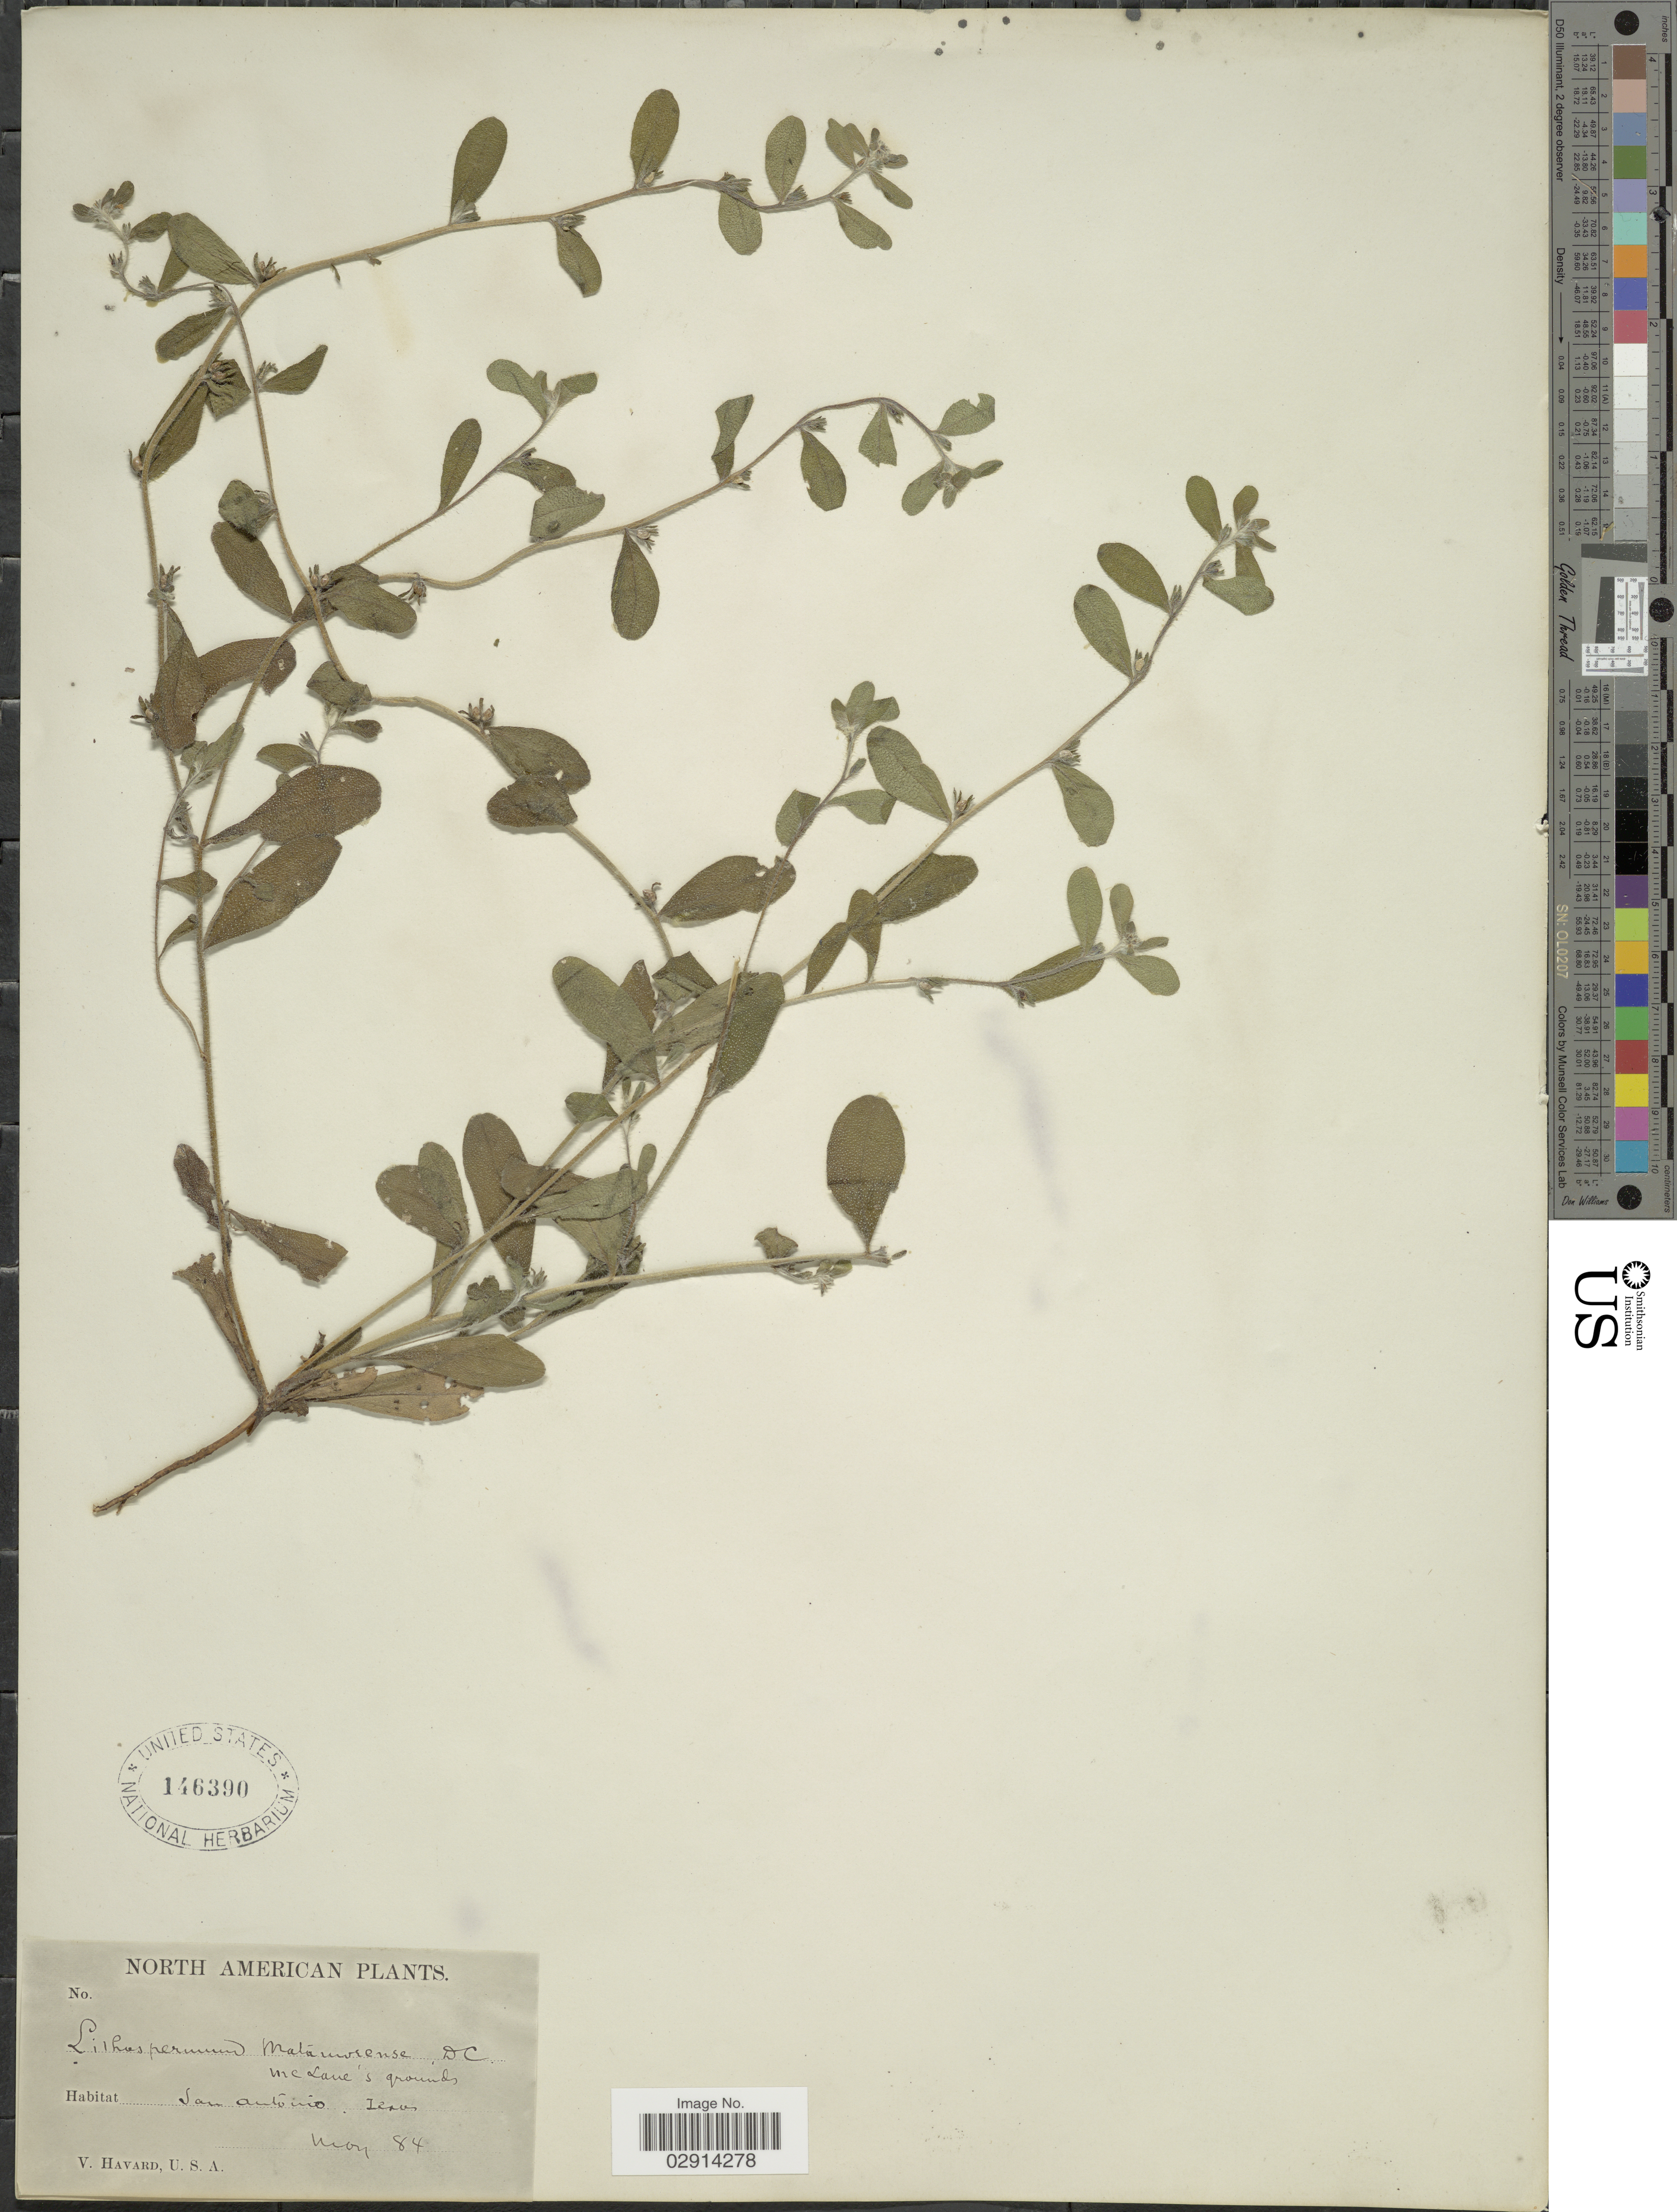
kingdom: Plantae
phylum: Tracheophyta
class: Magnoliopsida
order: Boraginales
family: Boraginaceae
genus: Lithospermum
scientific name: Lithospermum matamorense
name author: A. DC. in DC.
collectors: V. Havard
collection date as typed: Transcribed d/m/y: /5/84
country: United States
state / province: Texas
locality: San Antonio.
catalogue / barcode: US 146390